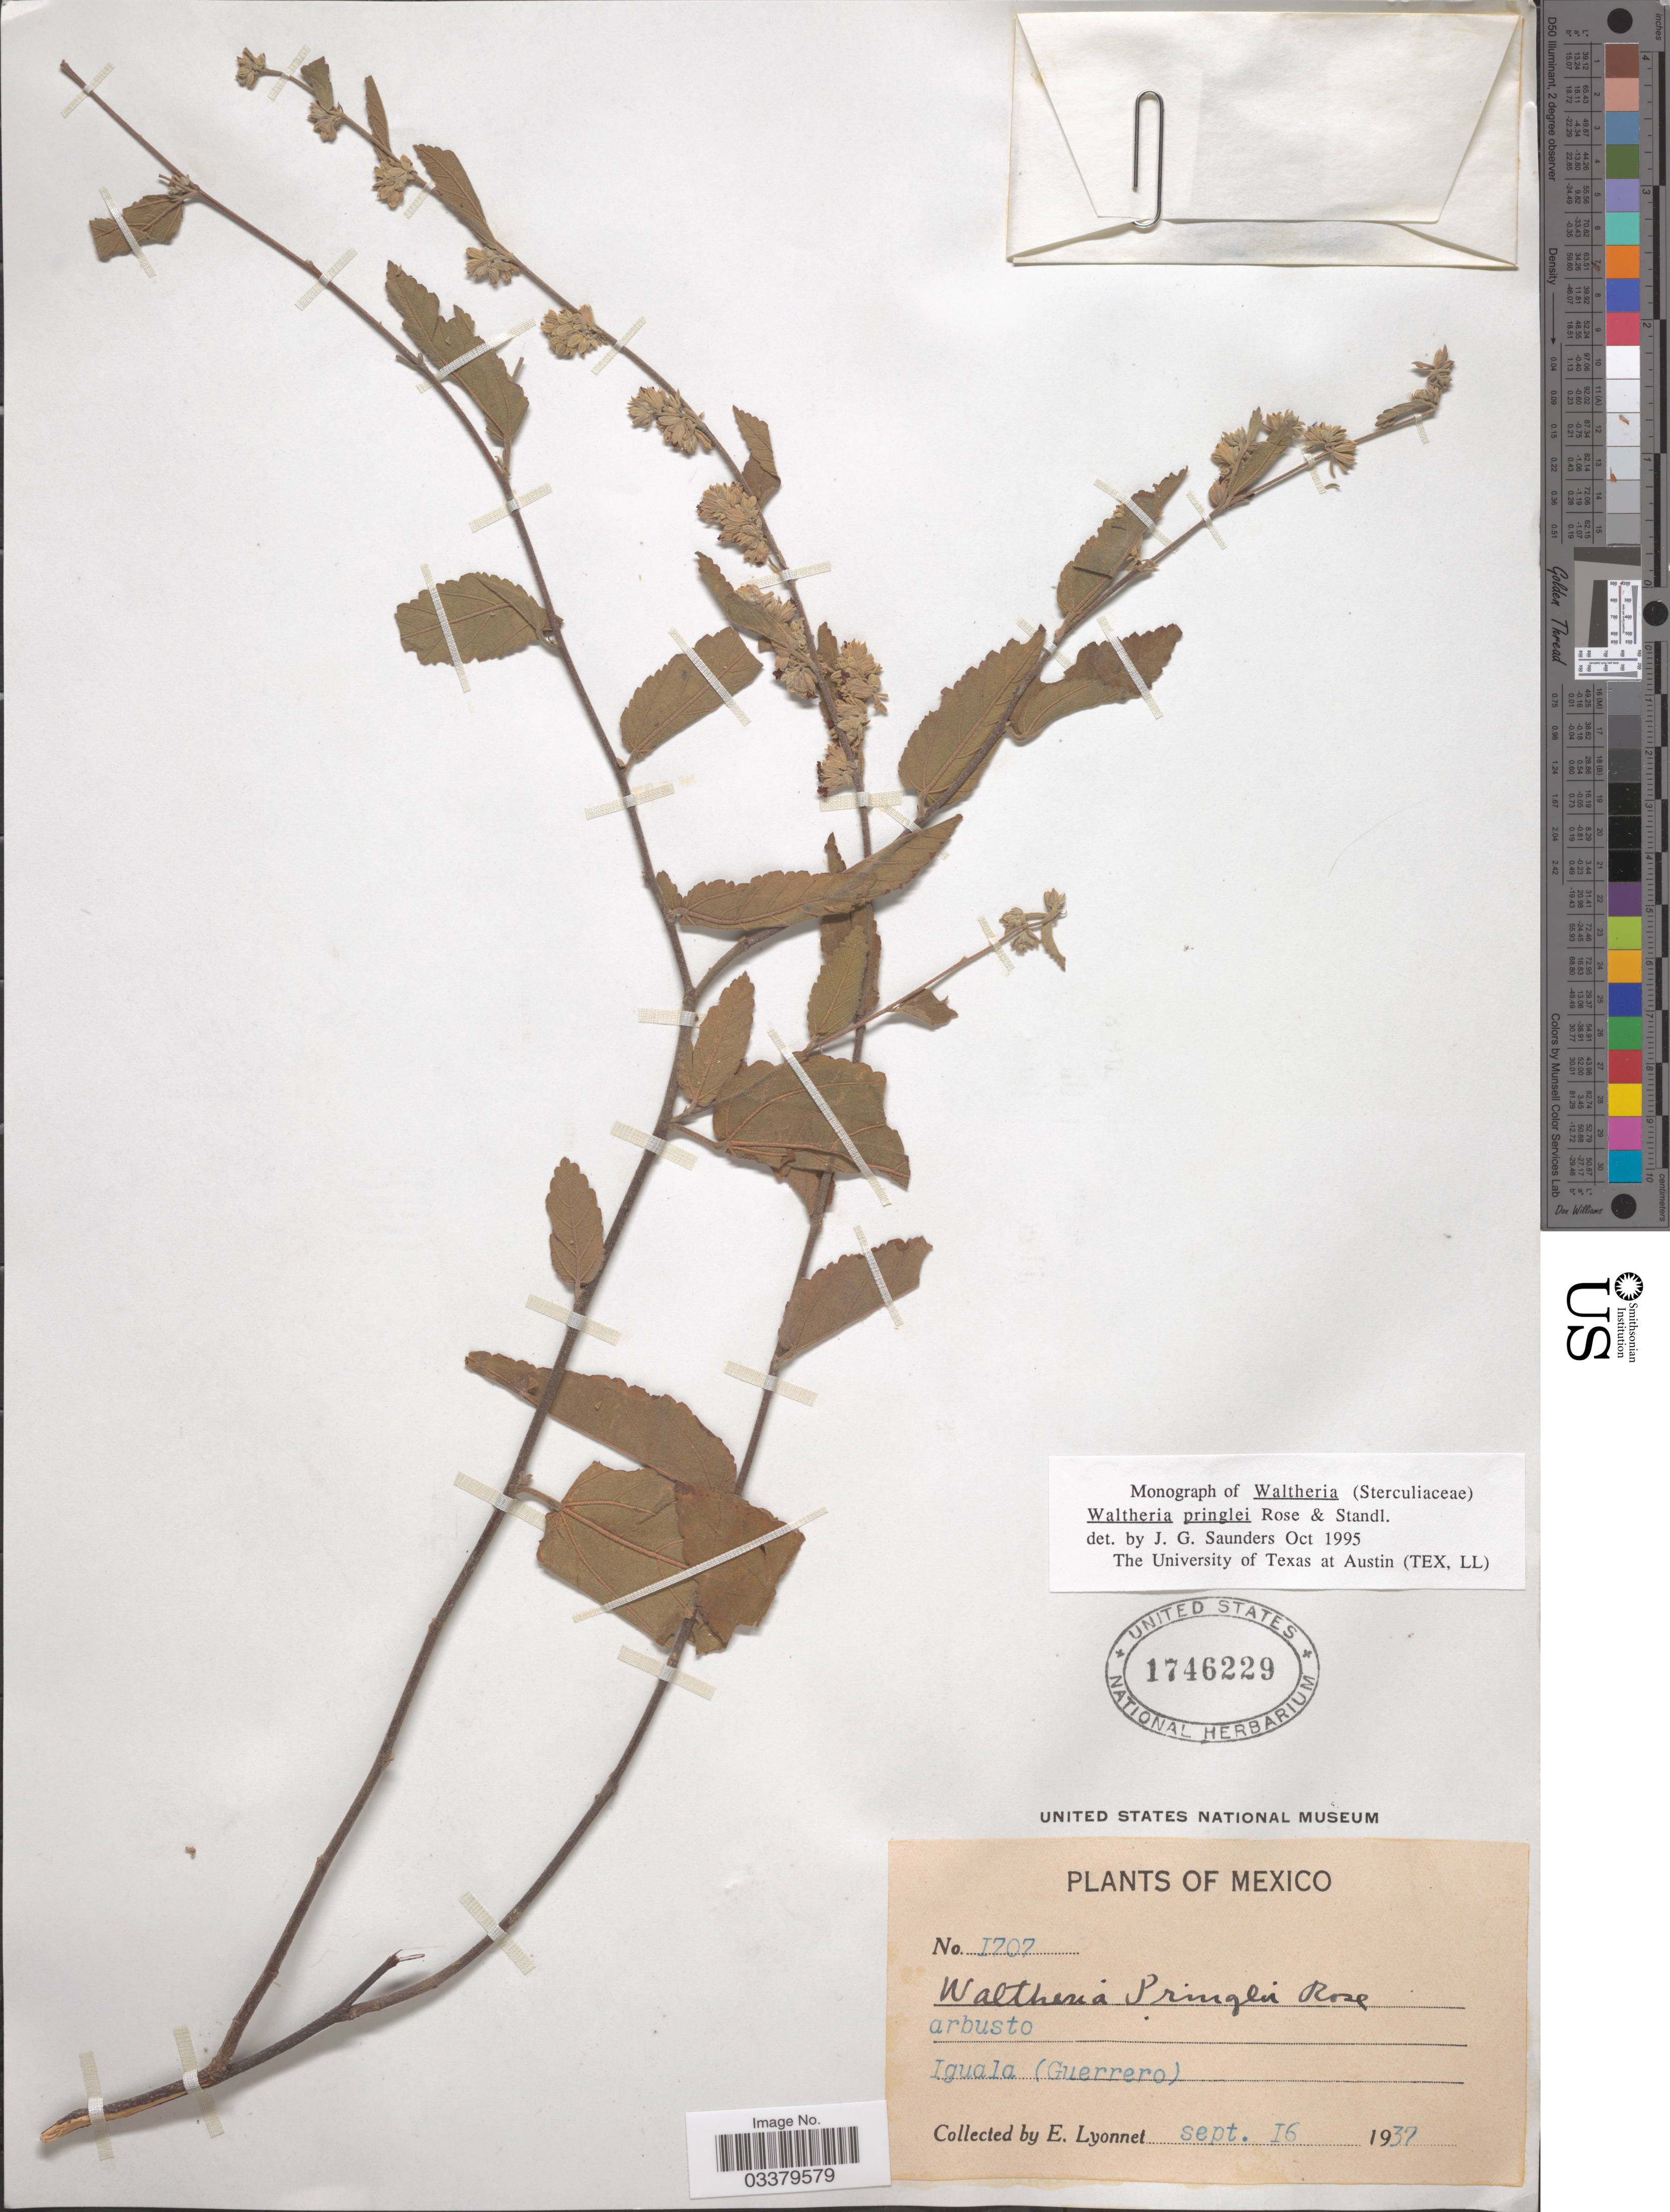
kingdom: Plantae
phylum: Tracheophyta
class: Magnoliopsida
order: Malvales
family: Malvaceae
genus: Waltheria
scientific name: Waltheria pringlei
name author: Rose & Standl.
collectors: E. Lyonnet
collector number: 1707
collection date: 1937-09-16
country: Mexico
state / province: Guerrero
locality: Iguala.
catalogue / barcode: US 1746229